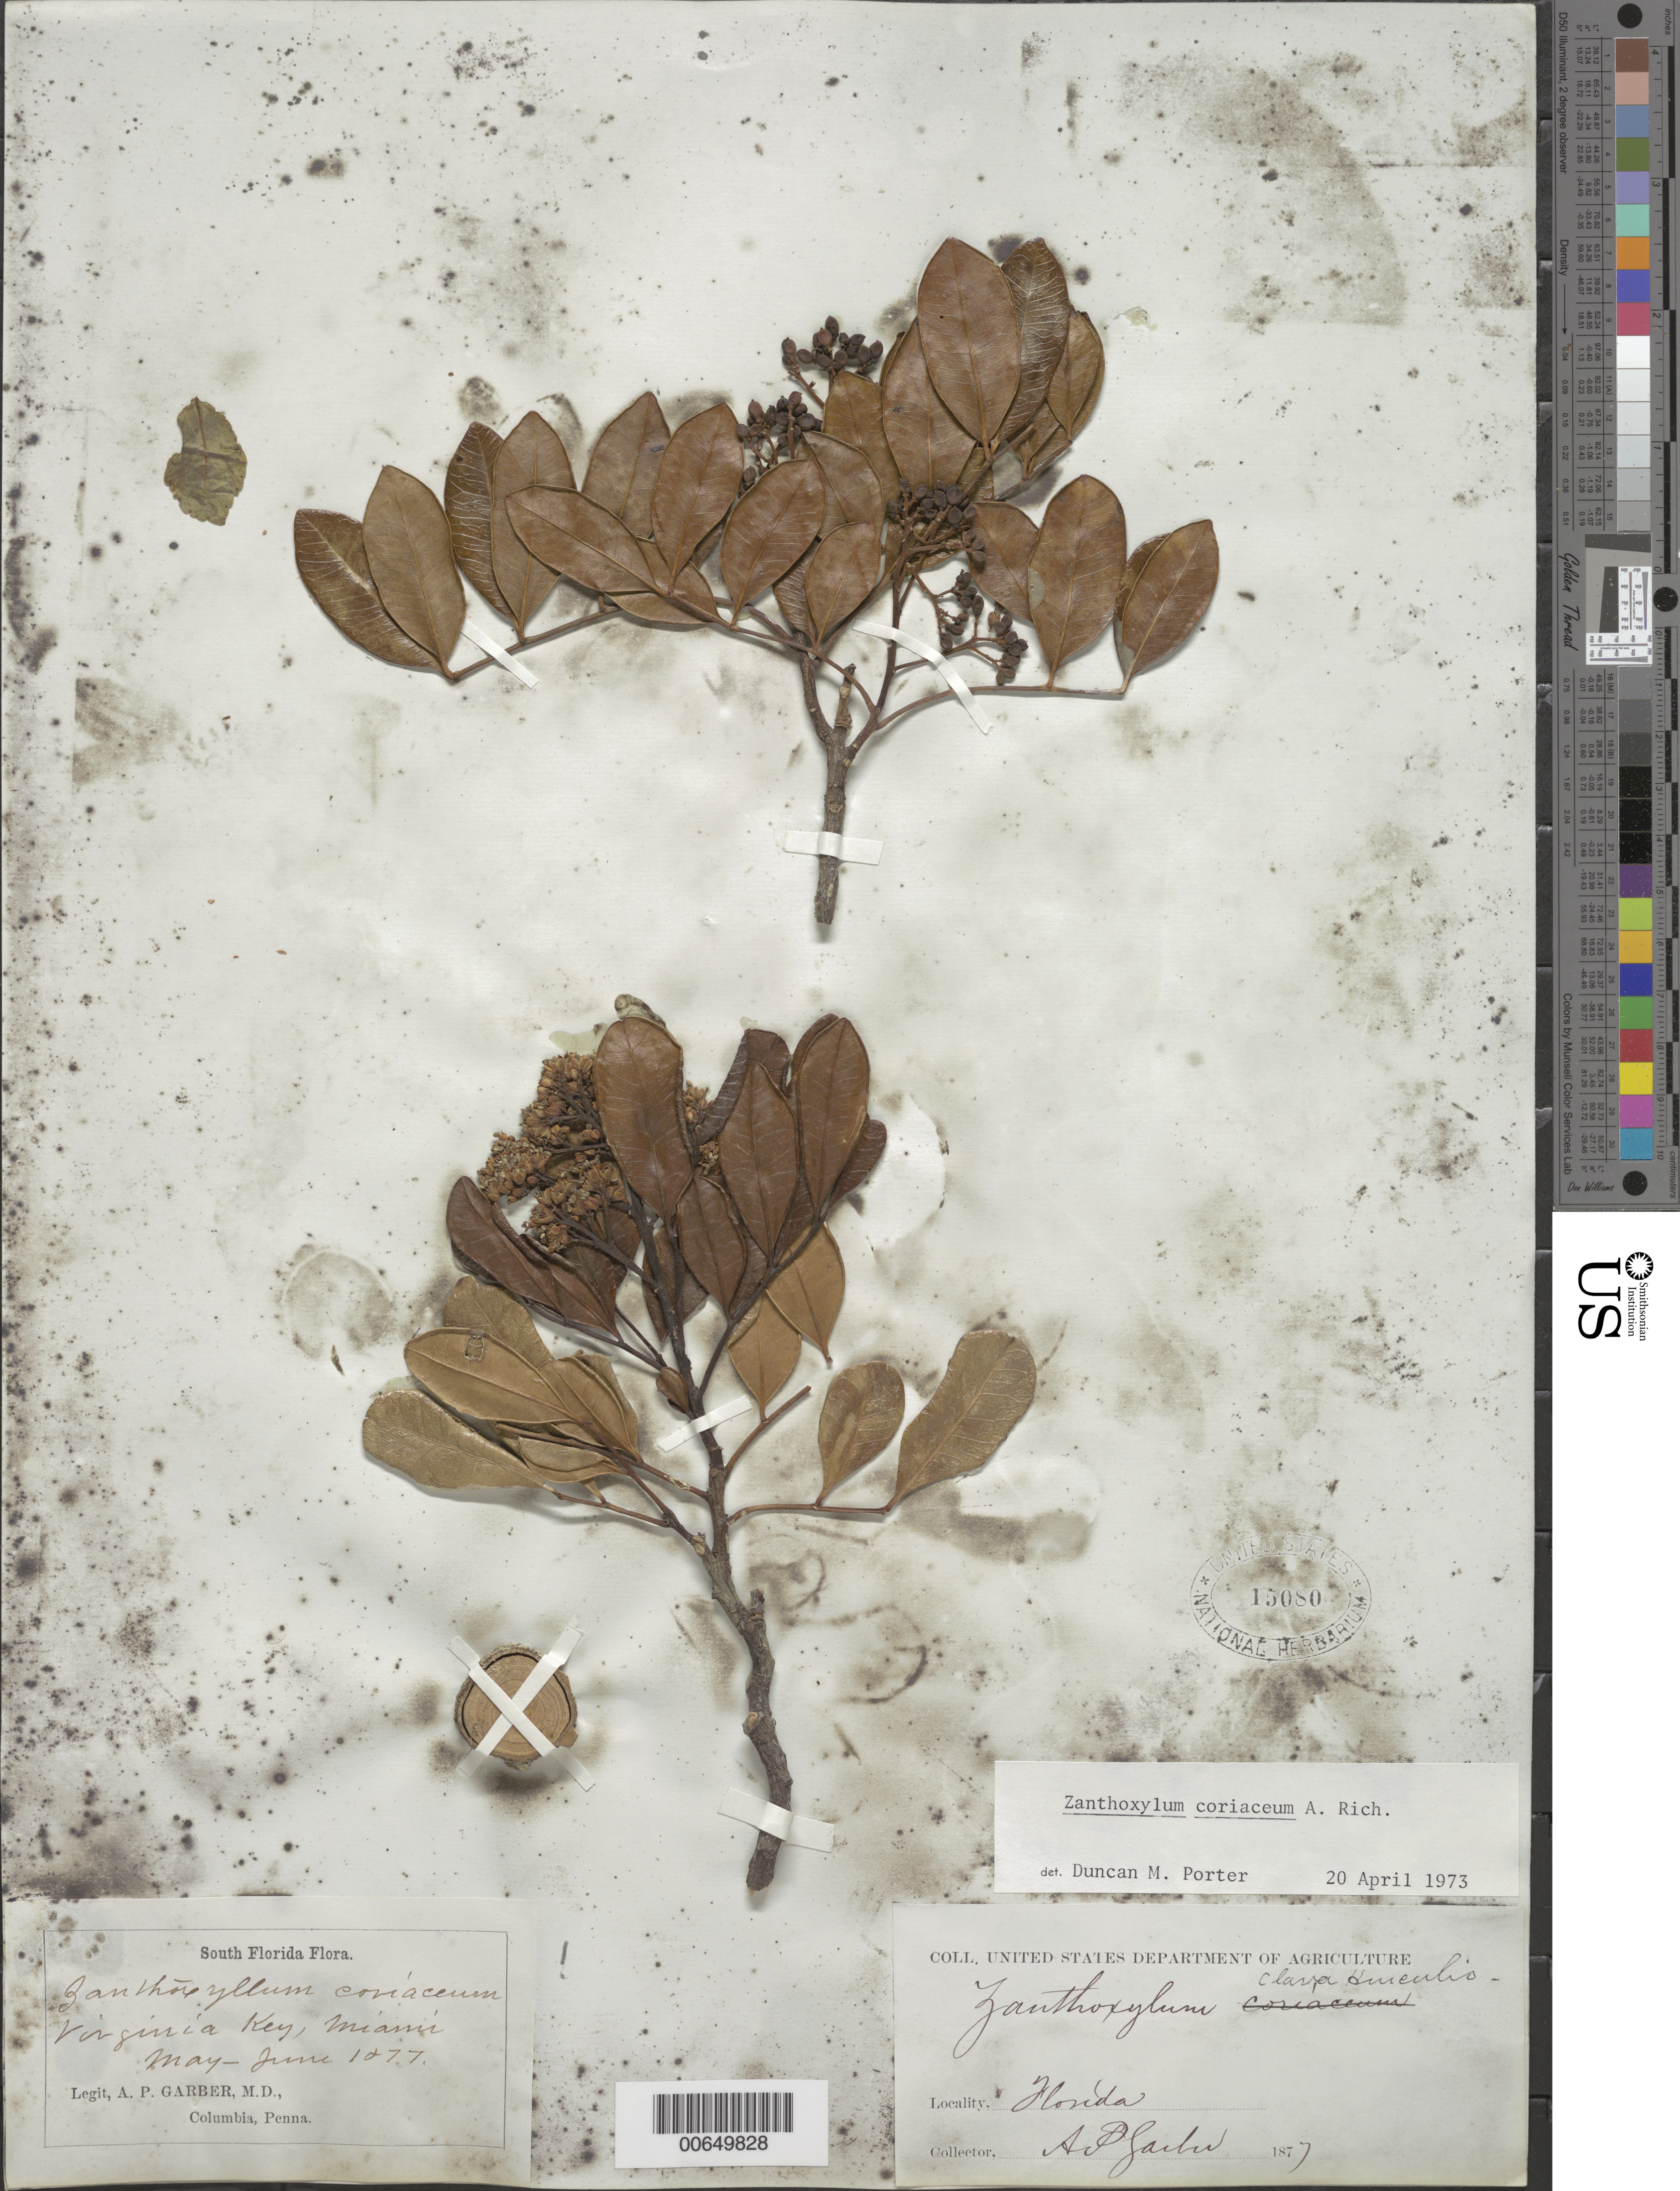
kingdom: Plantae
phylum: Tracheophyta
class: Magnoliopsida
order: Sapindales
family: Rutaceae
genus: Zanthoxylum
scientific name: Zanthoxylum coriaceum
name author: A. Rich.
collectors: A. P. Garber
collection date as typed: May 1877 to -- Jun 1877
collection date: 1877-05/1877-06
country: United States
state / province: Florida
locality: Virginia Key, Miami.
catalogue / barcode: US 15080